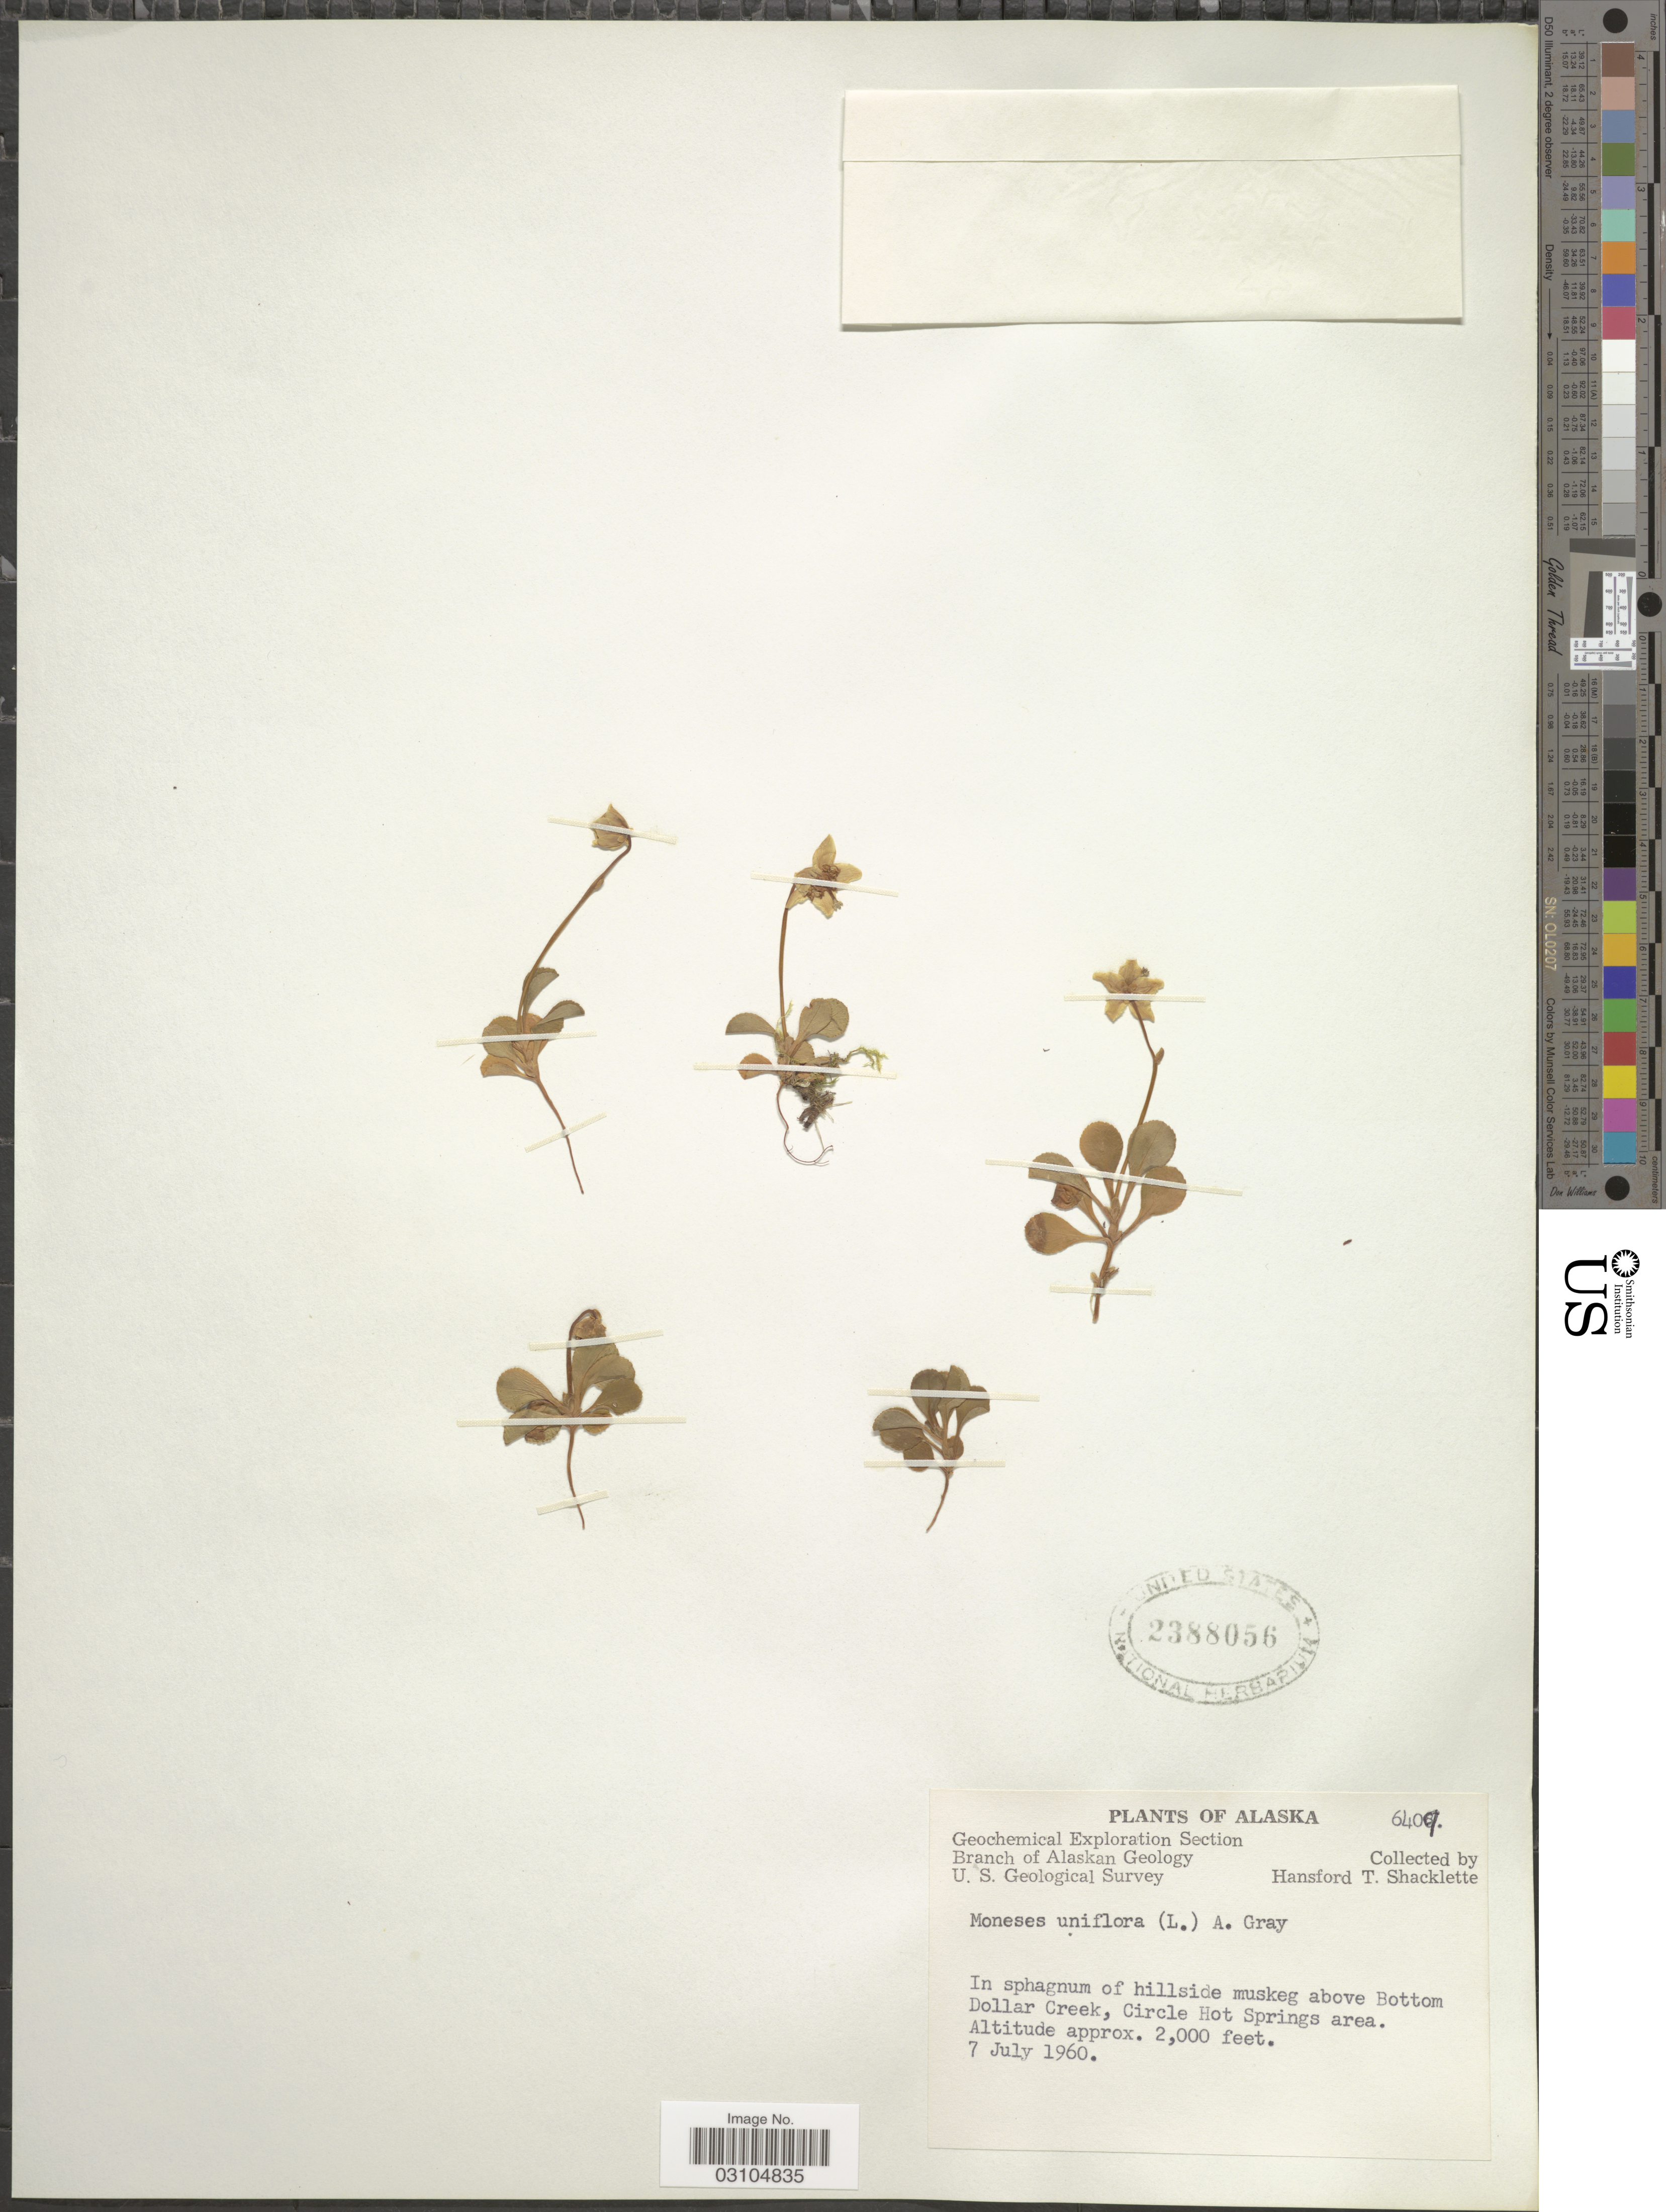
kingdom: Plantae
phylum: Tracheophyta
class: Magnoliopsida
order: Ericales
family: Ericaceae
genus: Moneses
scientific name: Moneses uniflora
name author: (L.) A. Gray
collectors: H. Shacklette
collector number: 6409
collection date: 1960-07-07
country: United States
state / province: Alaska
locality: In sphagnum of hillside muskey above Bottom Dollar Creek, Circle Hot Springs area.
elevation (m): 610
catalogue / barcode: US 2388056